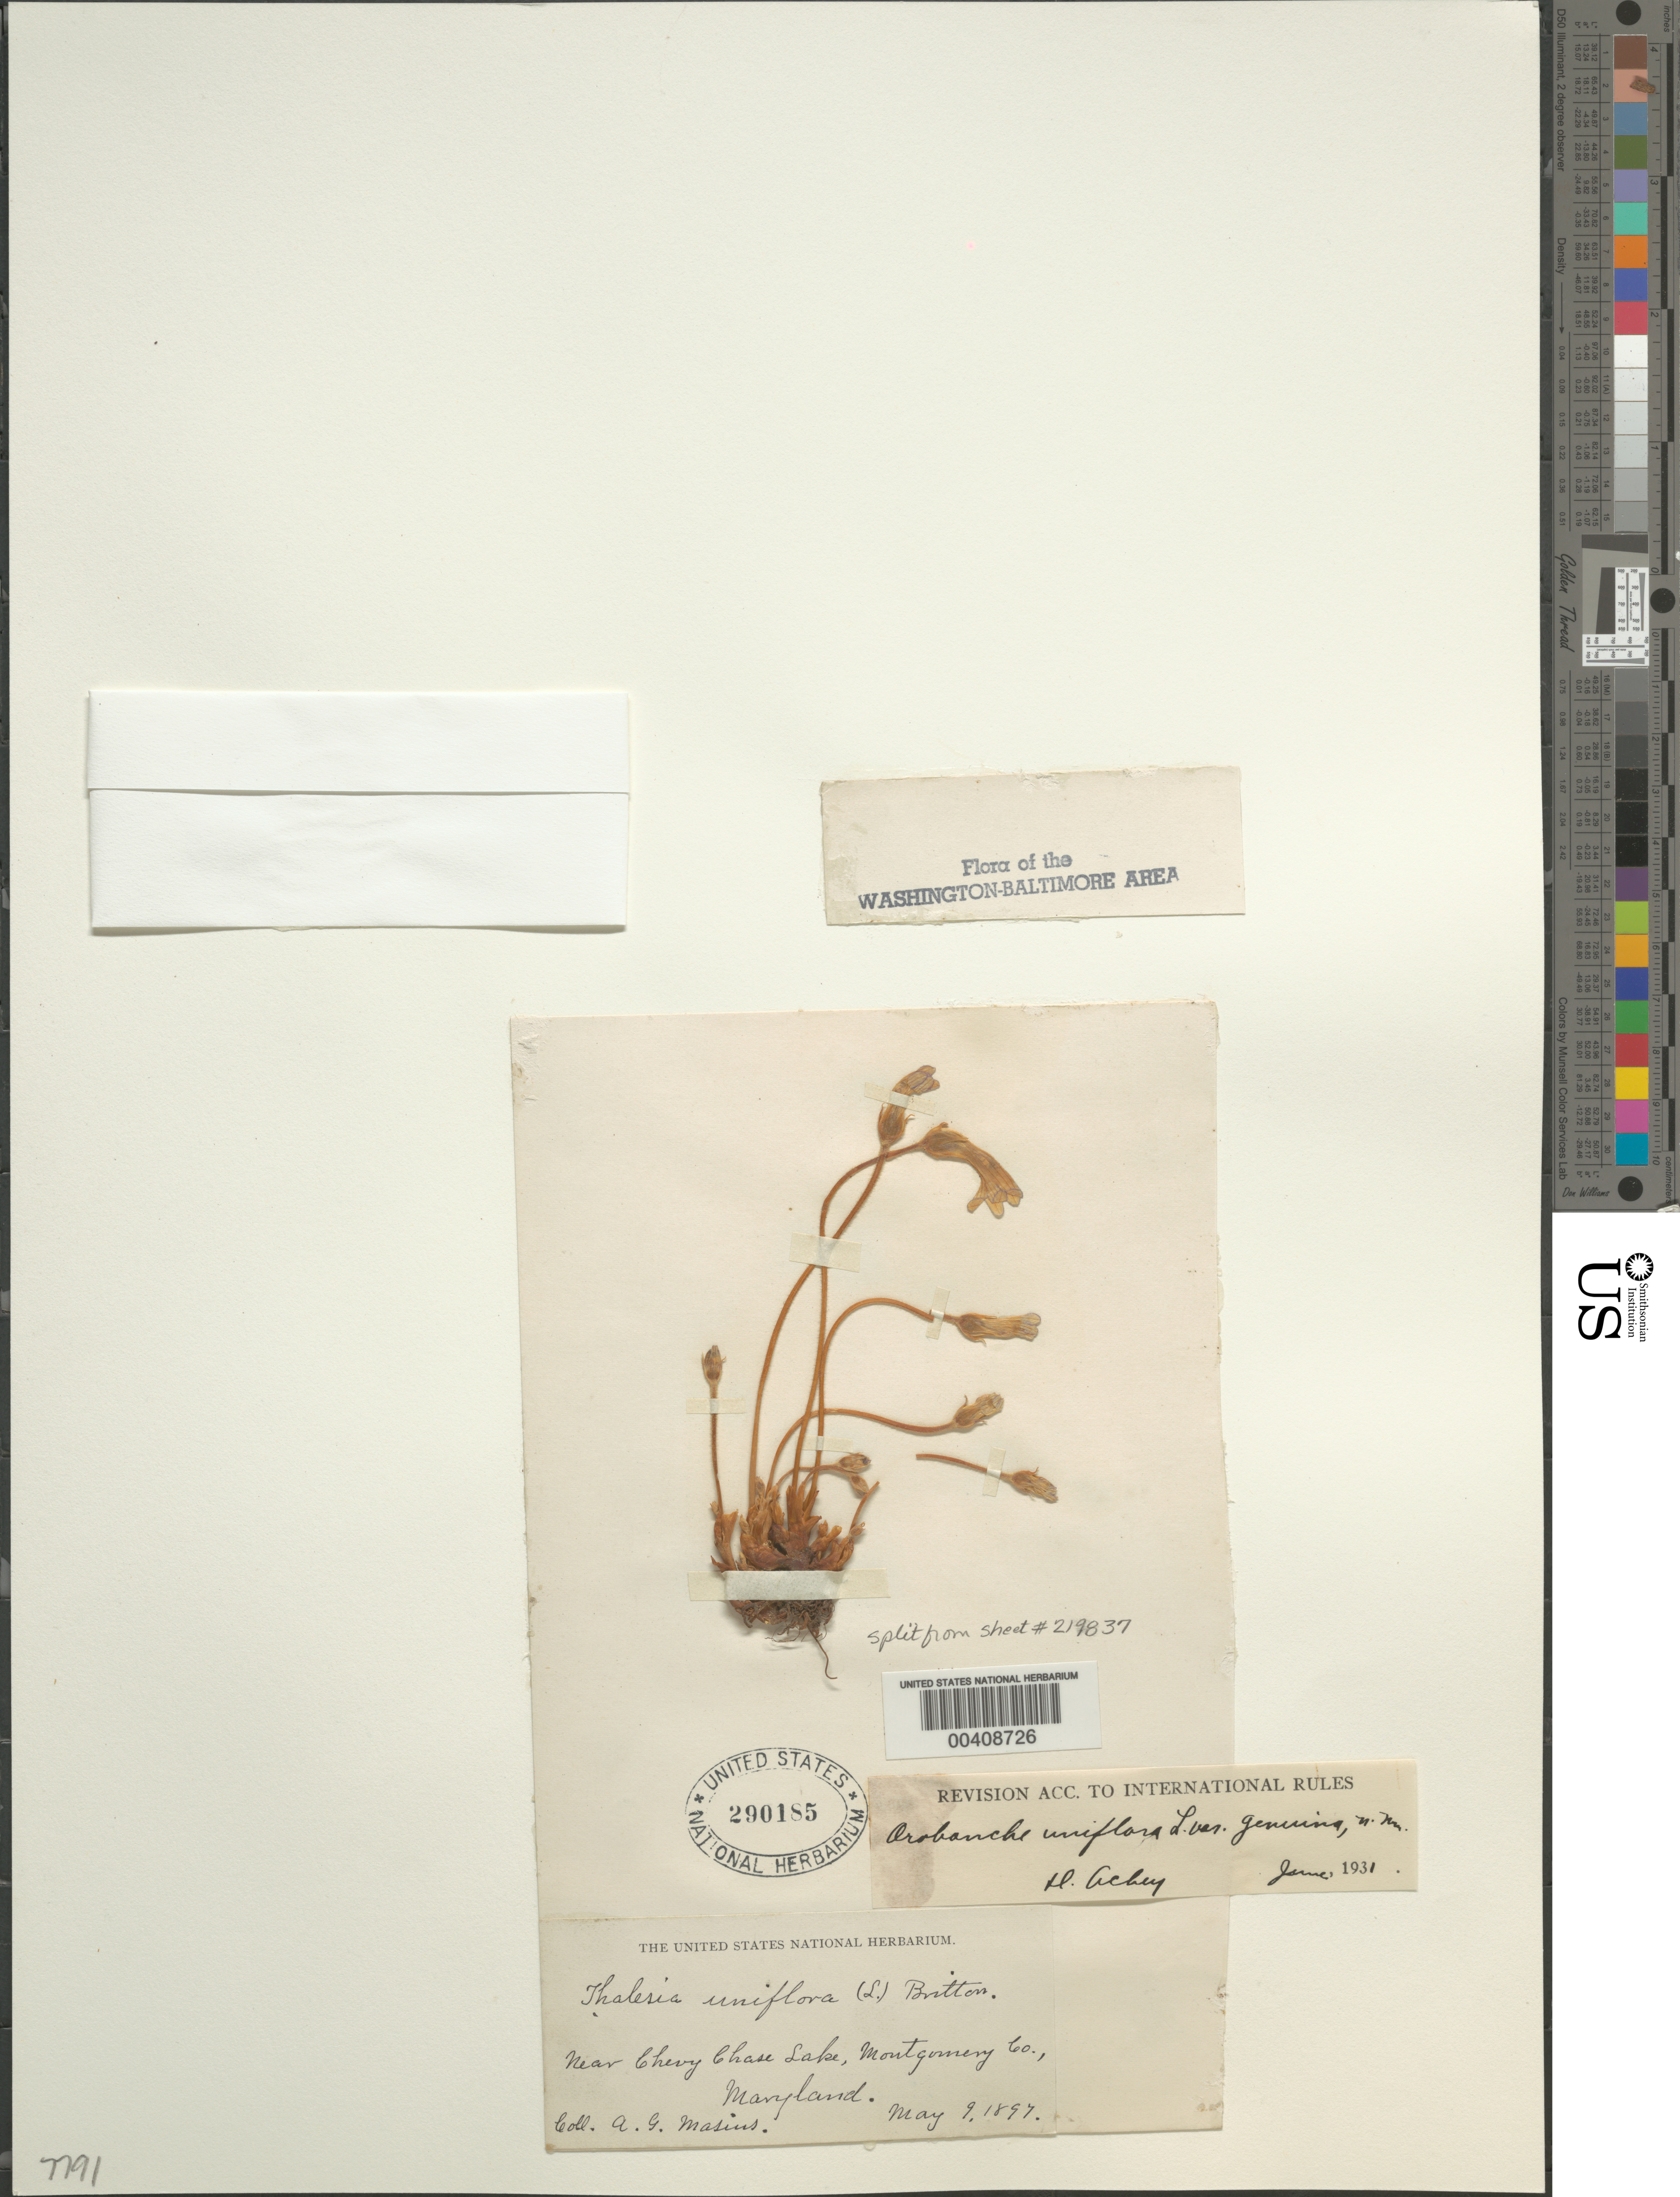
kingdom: Plantae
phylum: Tracheophyta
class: Magnoliopsida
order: Lamiales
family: Orobanchaceae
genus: Orobanche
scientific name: Orobanche uniflora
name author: L.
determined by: Achey, H.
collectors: A. Masius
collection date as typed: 09 May 1897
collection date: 1897-05-09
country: United States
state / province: Maryland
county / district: Montgomery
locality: Near Chevy Chase Lake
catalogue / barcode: US 290185